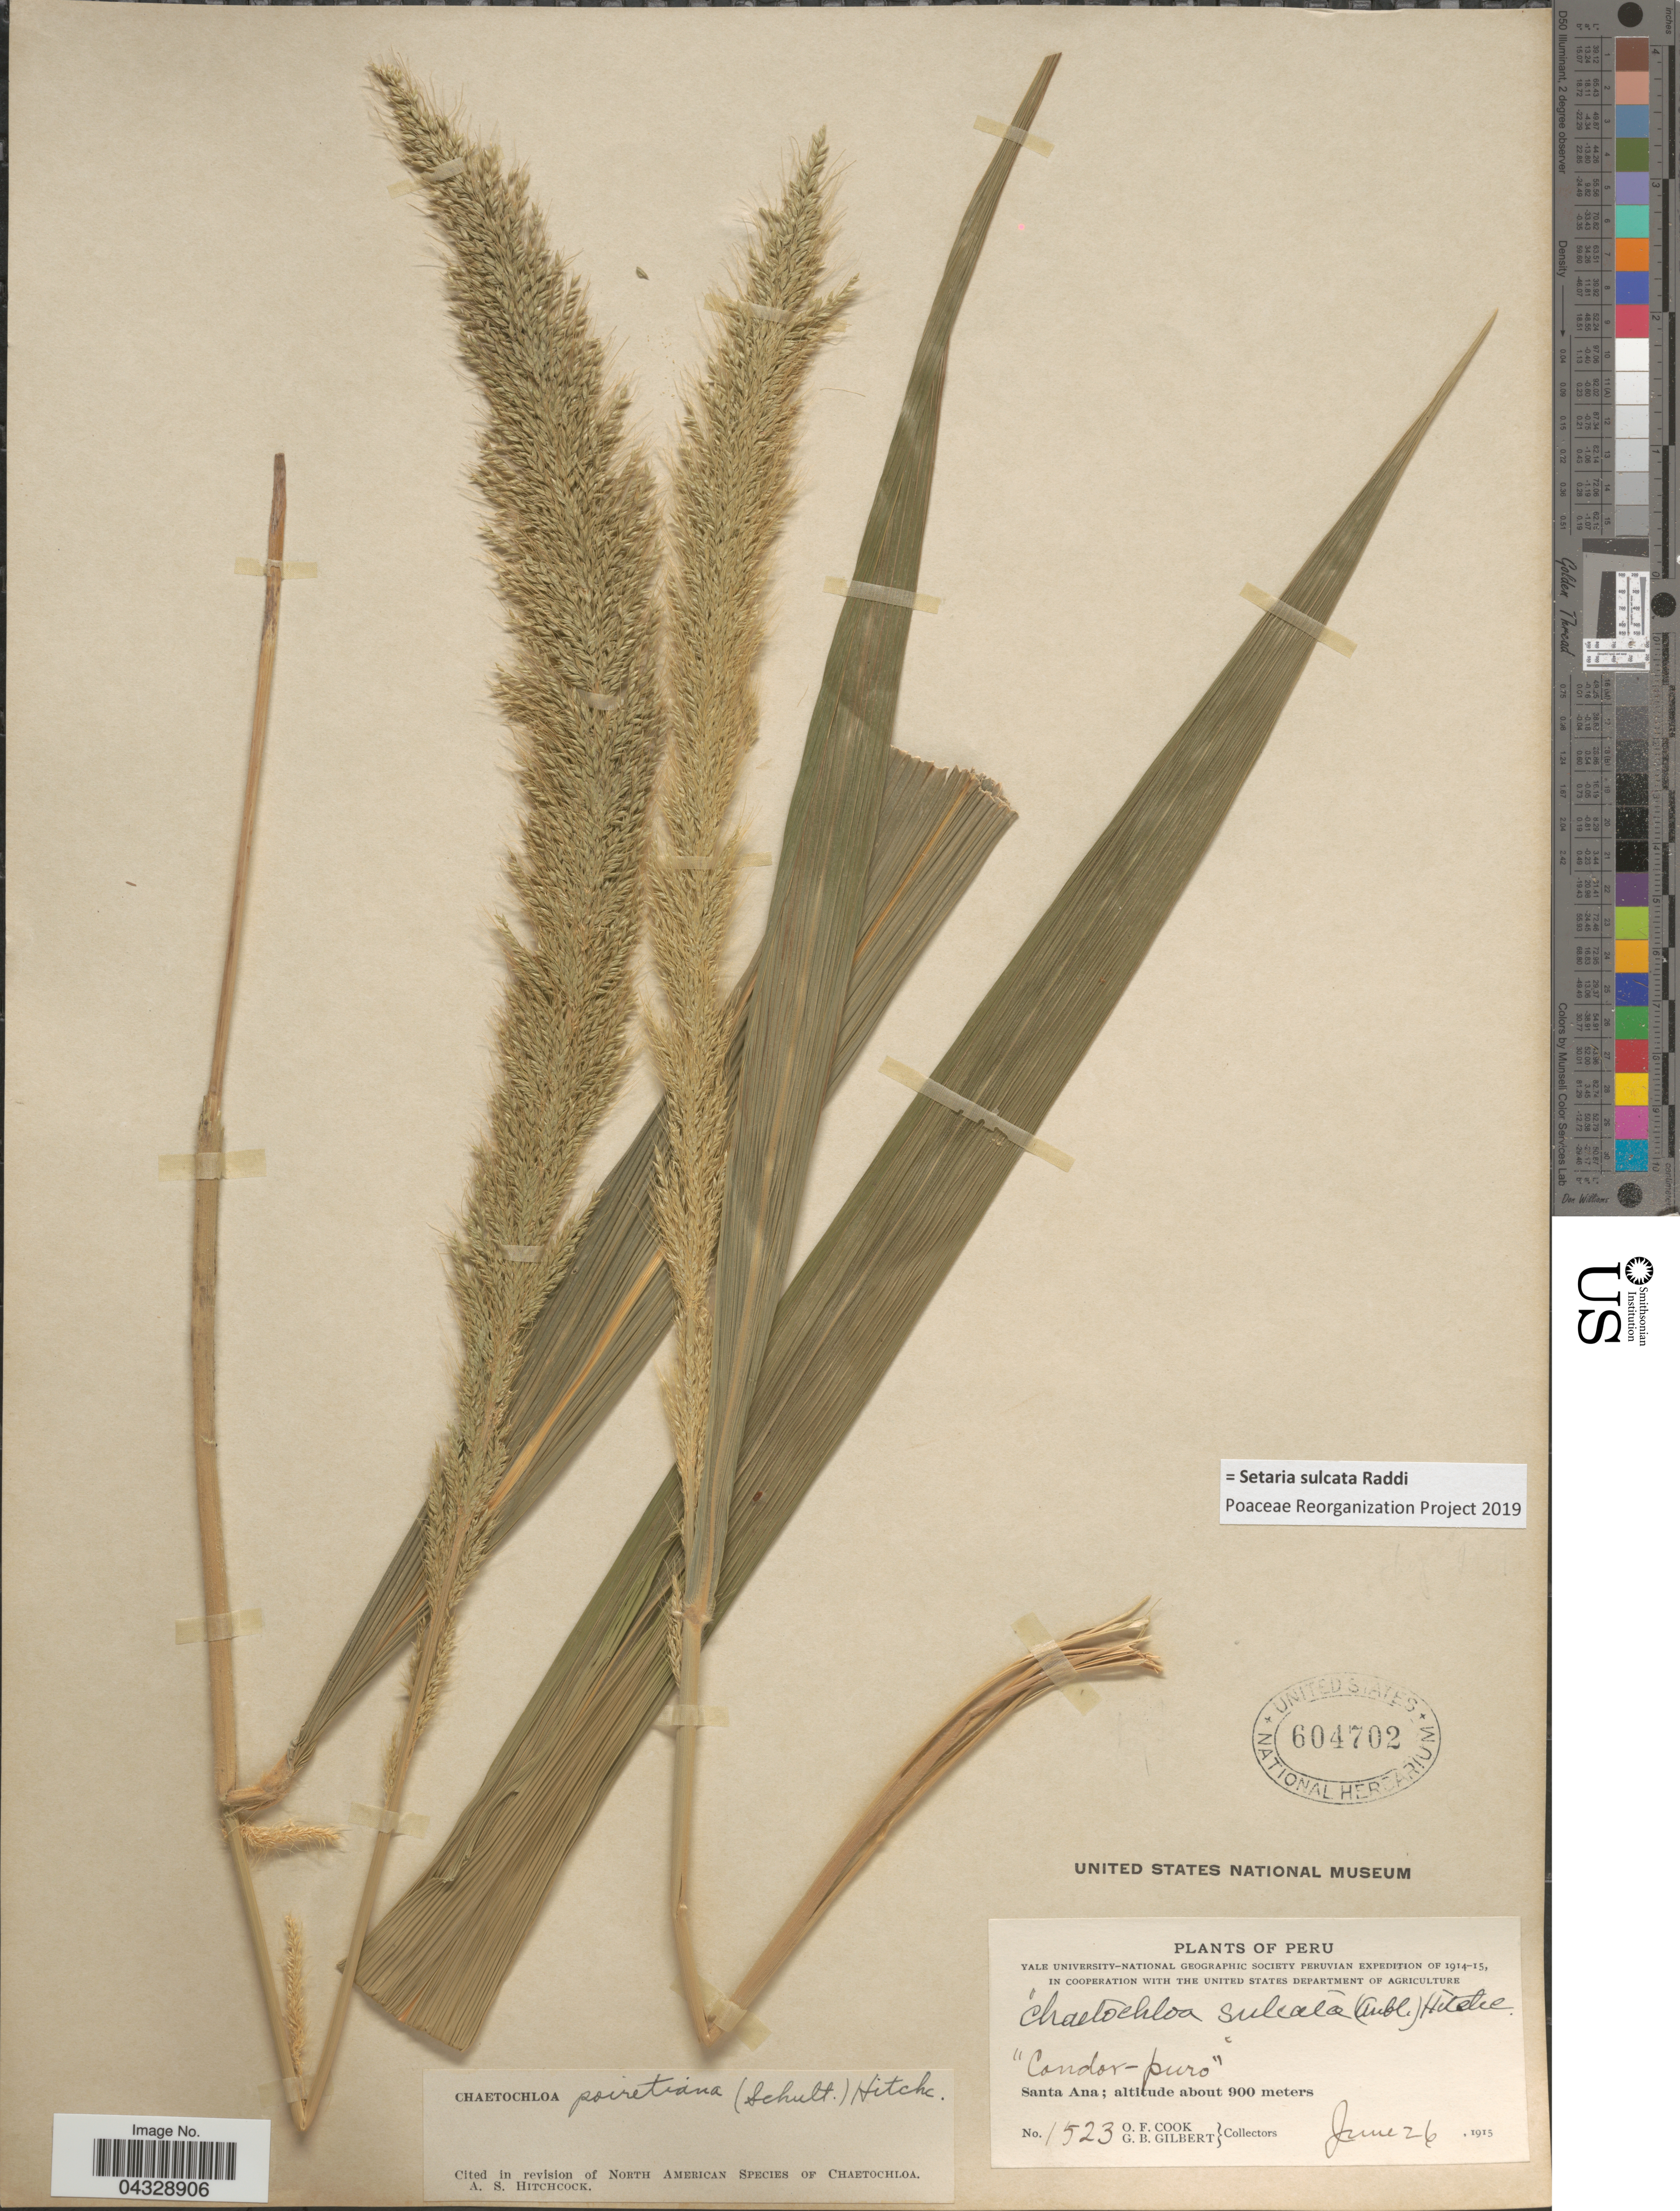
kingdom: Plantae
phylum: Tracheophyta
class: Liliopsida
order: Poales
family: Poaceae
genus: Setaria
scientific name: Setaria sulcata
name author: Raddi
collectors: O. F. Cook & G. B. Gilbert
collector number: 1523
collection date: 1915-06-26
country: Peru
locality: Yale University-National Geographic Society Peruvian Expedition of 1914-15. Santa Ana.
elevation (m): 900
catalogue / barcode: US 604702